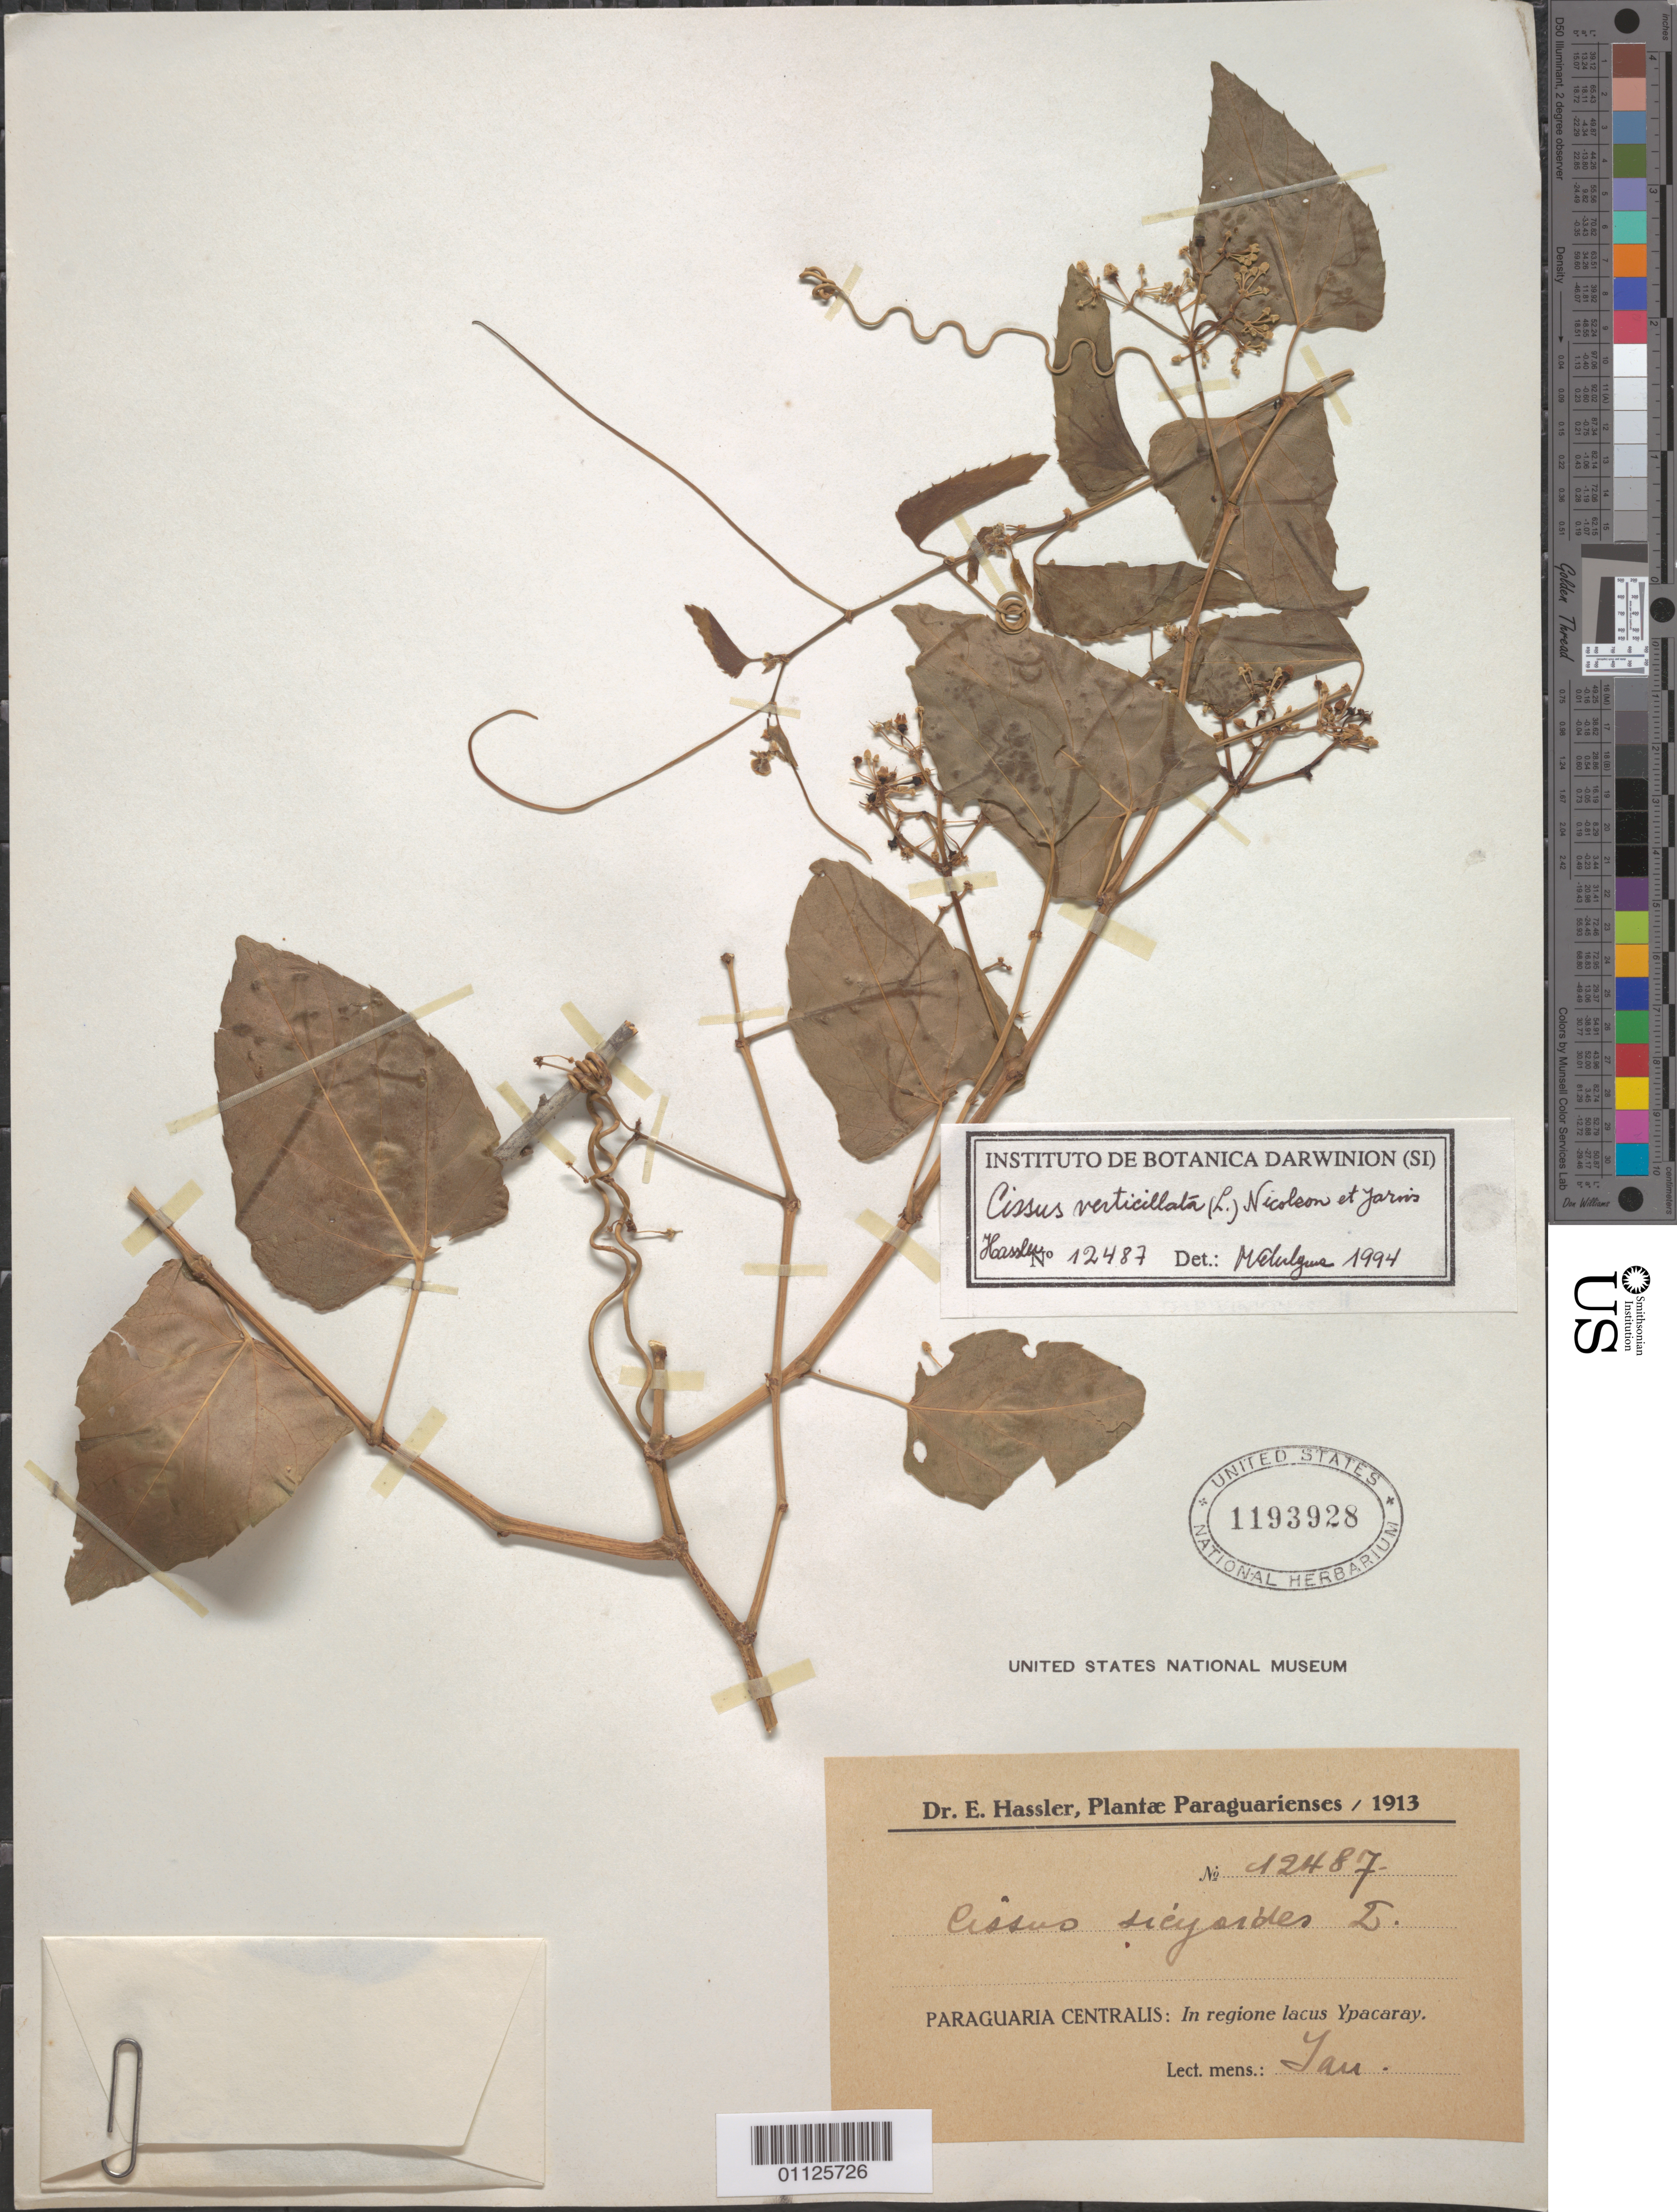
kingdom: Plantae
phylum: Tracheophyta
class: Magnoliopsida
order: Vitales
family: Vitaceae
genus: Cissus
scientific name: Cissus verticillata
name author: (L.) Nicolson & C.E. Jarvis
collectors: E. Hassler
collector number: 12487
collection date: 1913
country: Paraguay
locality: In regione lacus Ypacaray.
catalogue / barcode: US 1193928